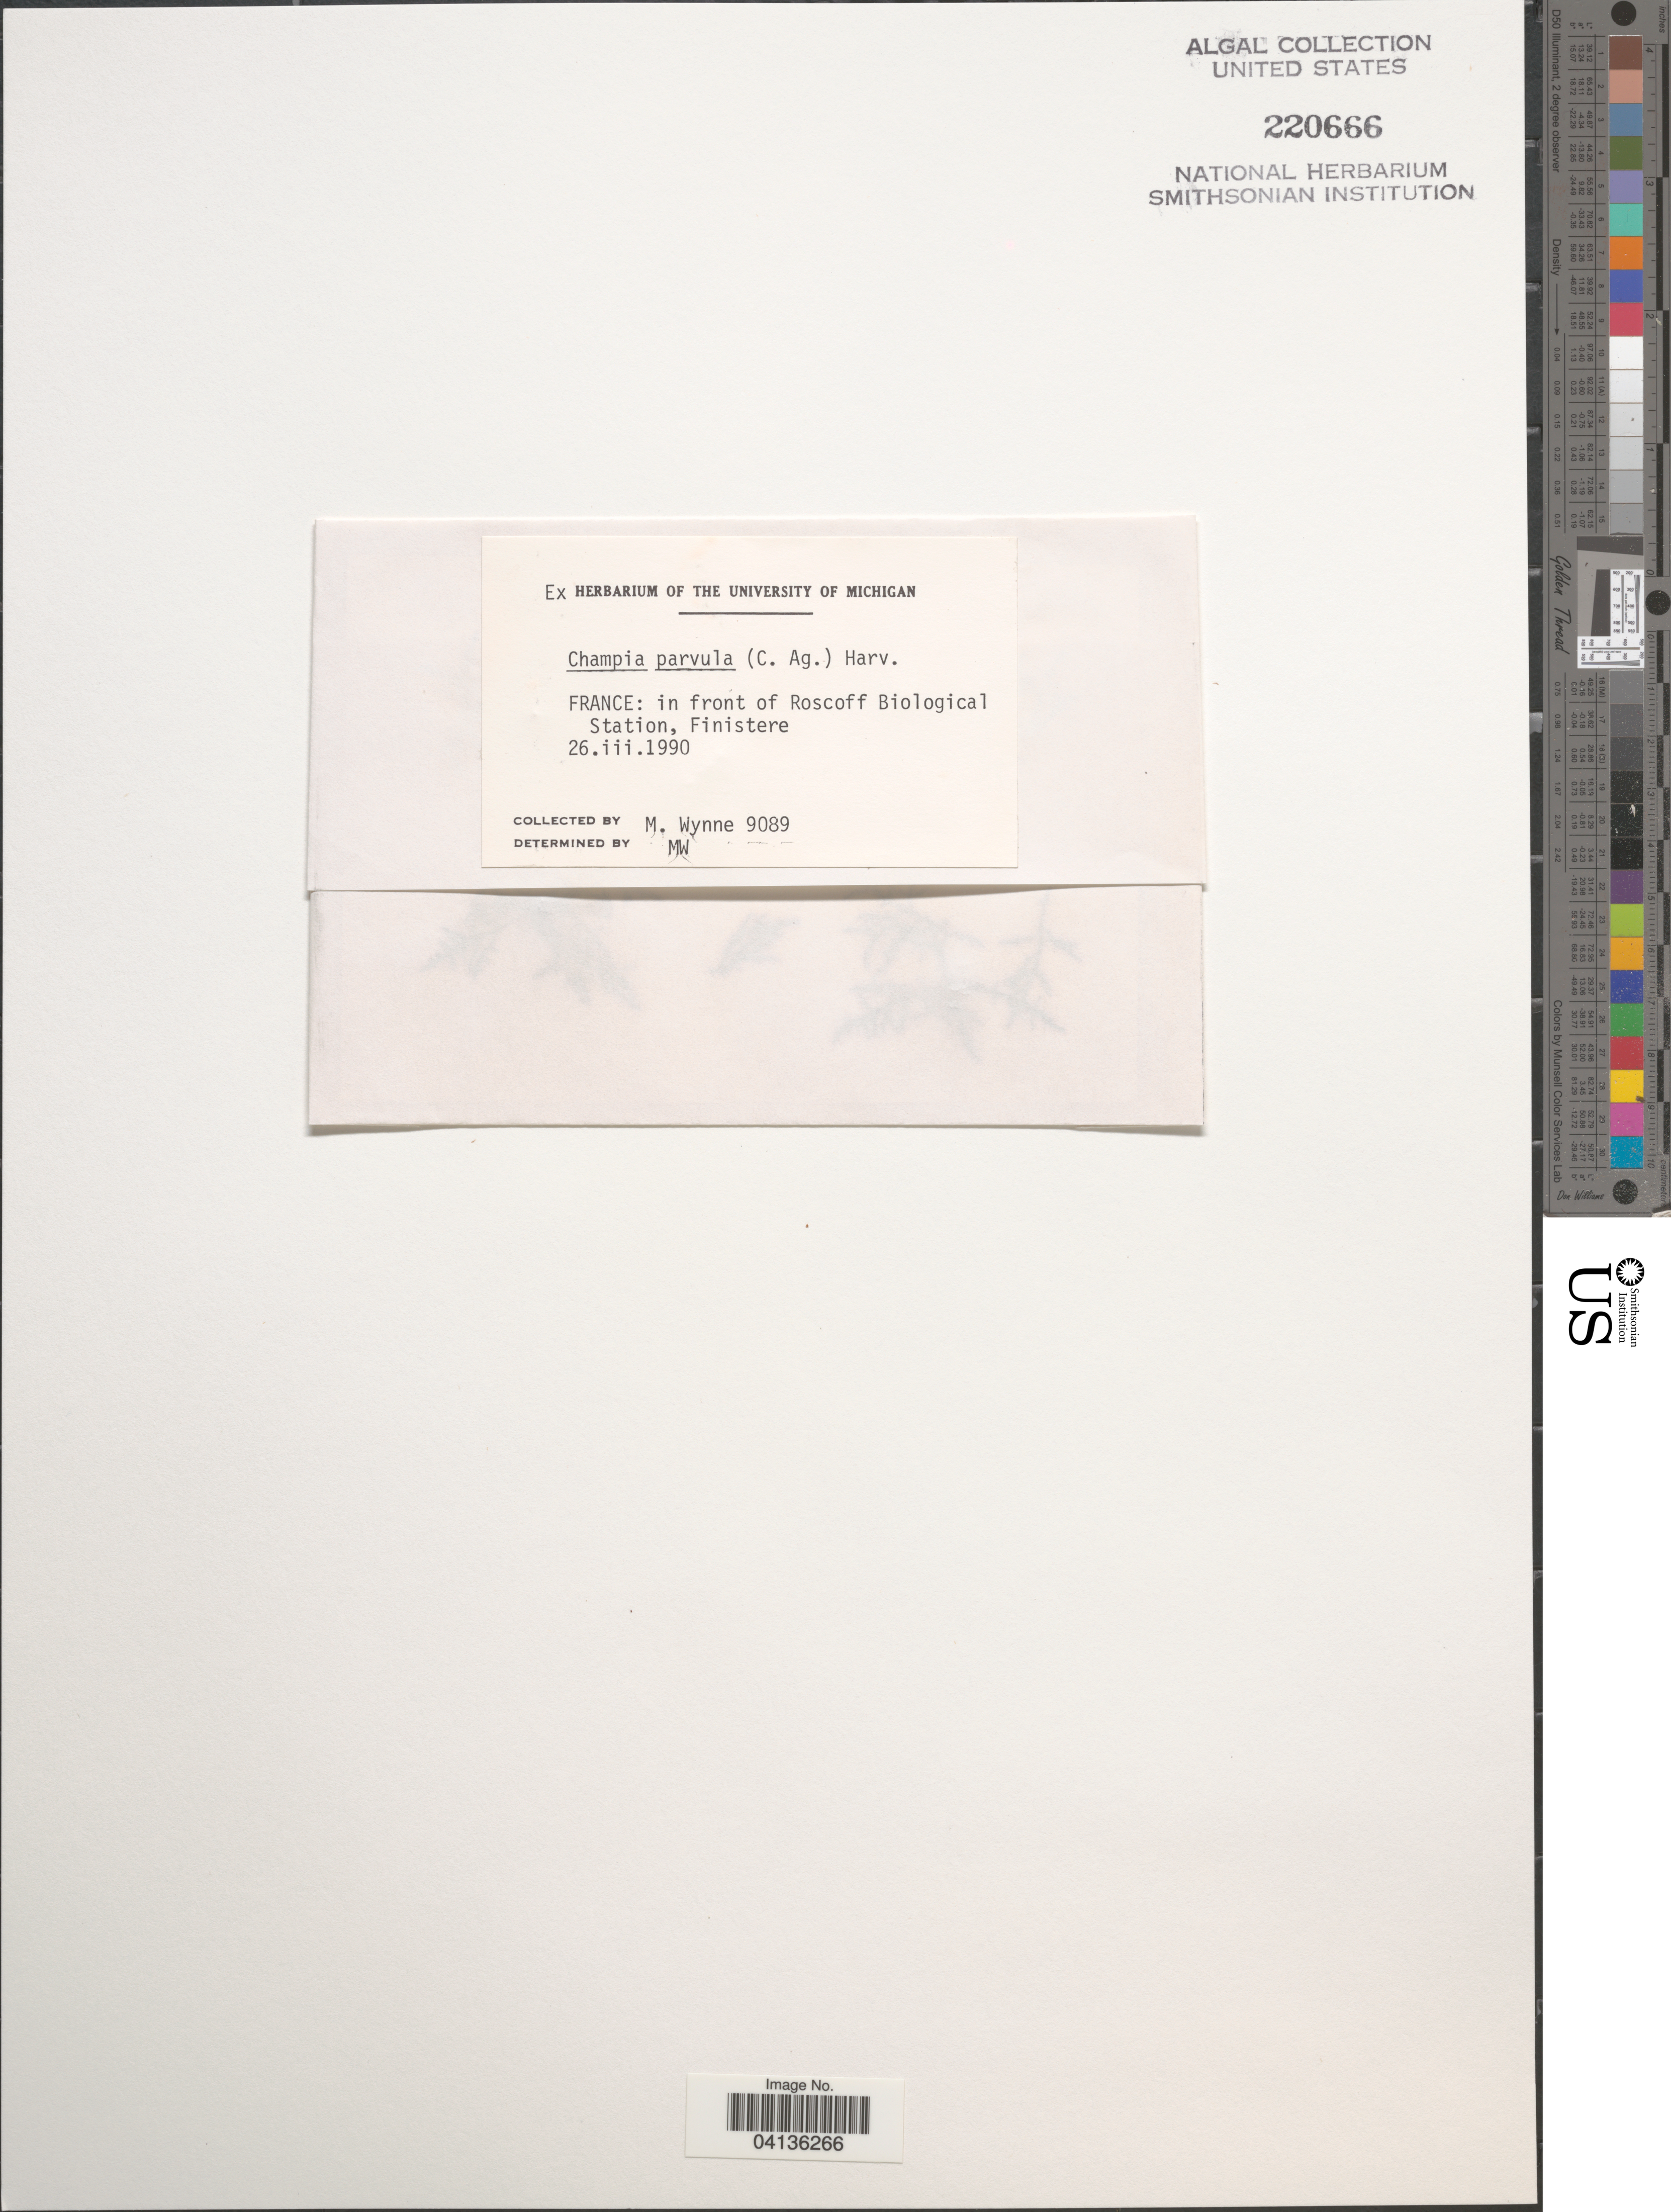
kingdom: Plantae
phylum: Rhodophyta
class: Florideophyceae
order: Rhodymeniales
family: Champiaceae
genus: Champia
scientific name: Champia parvula var. prostrata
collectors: M.J. Wynne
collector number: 9089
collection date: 1990-03-26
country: France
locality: In front of Roscoff Biological Station, Finistere.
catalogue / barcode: US 220666